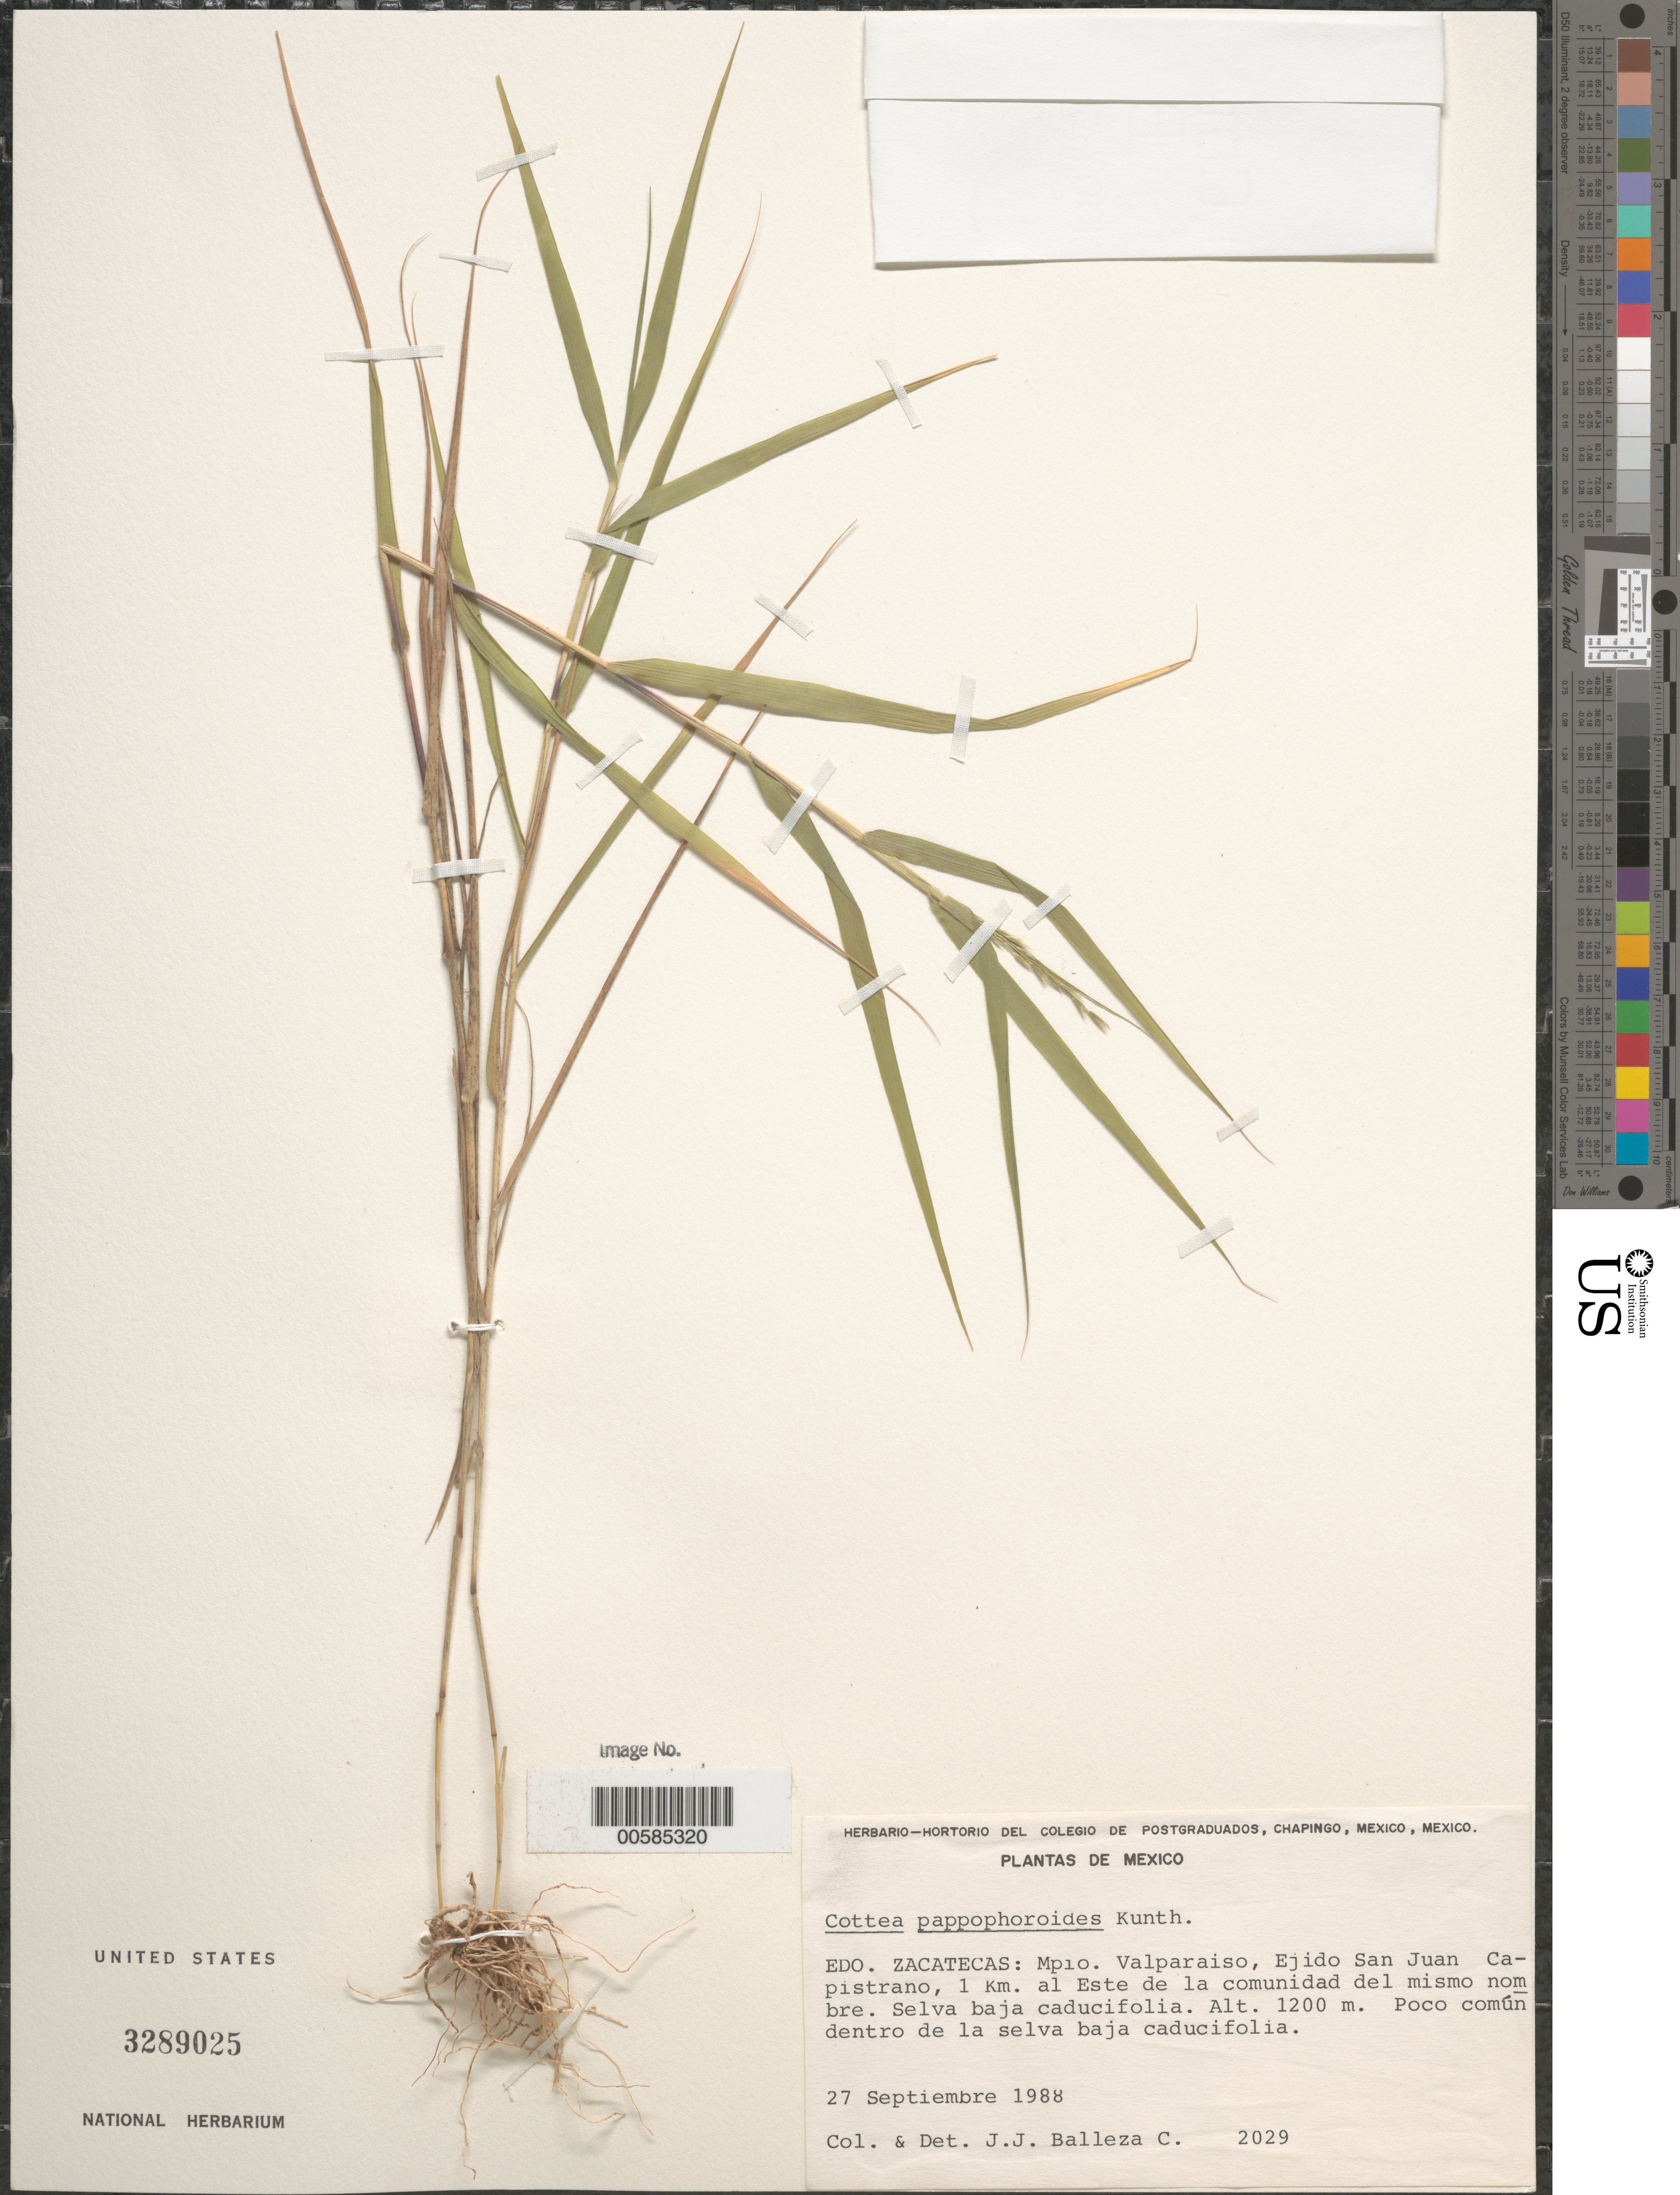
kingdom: Plantae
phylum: Tracheophyta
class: Liliopsida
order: Poales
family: Poaceae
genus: Cottea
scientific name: Cottea pappophoroides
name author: Kunth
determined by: Balleza C., J. J.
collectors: J. J. Balleza C.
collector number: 2029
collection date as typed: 27 Sep 1988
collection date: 1988-09-27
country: Mexico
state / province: Zacatecas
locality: Mpio Valparaiso, Ejido San Juan Capistrano, 1 km al Este de la comunidad del mismo nombre.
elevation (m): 1200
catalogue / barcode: US 3289025